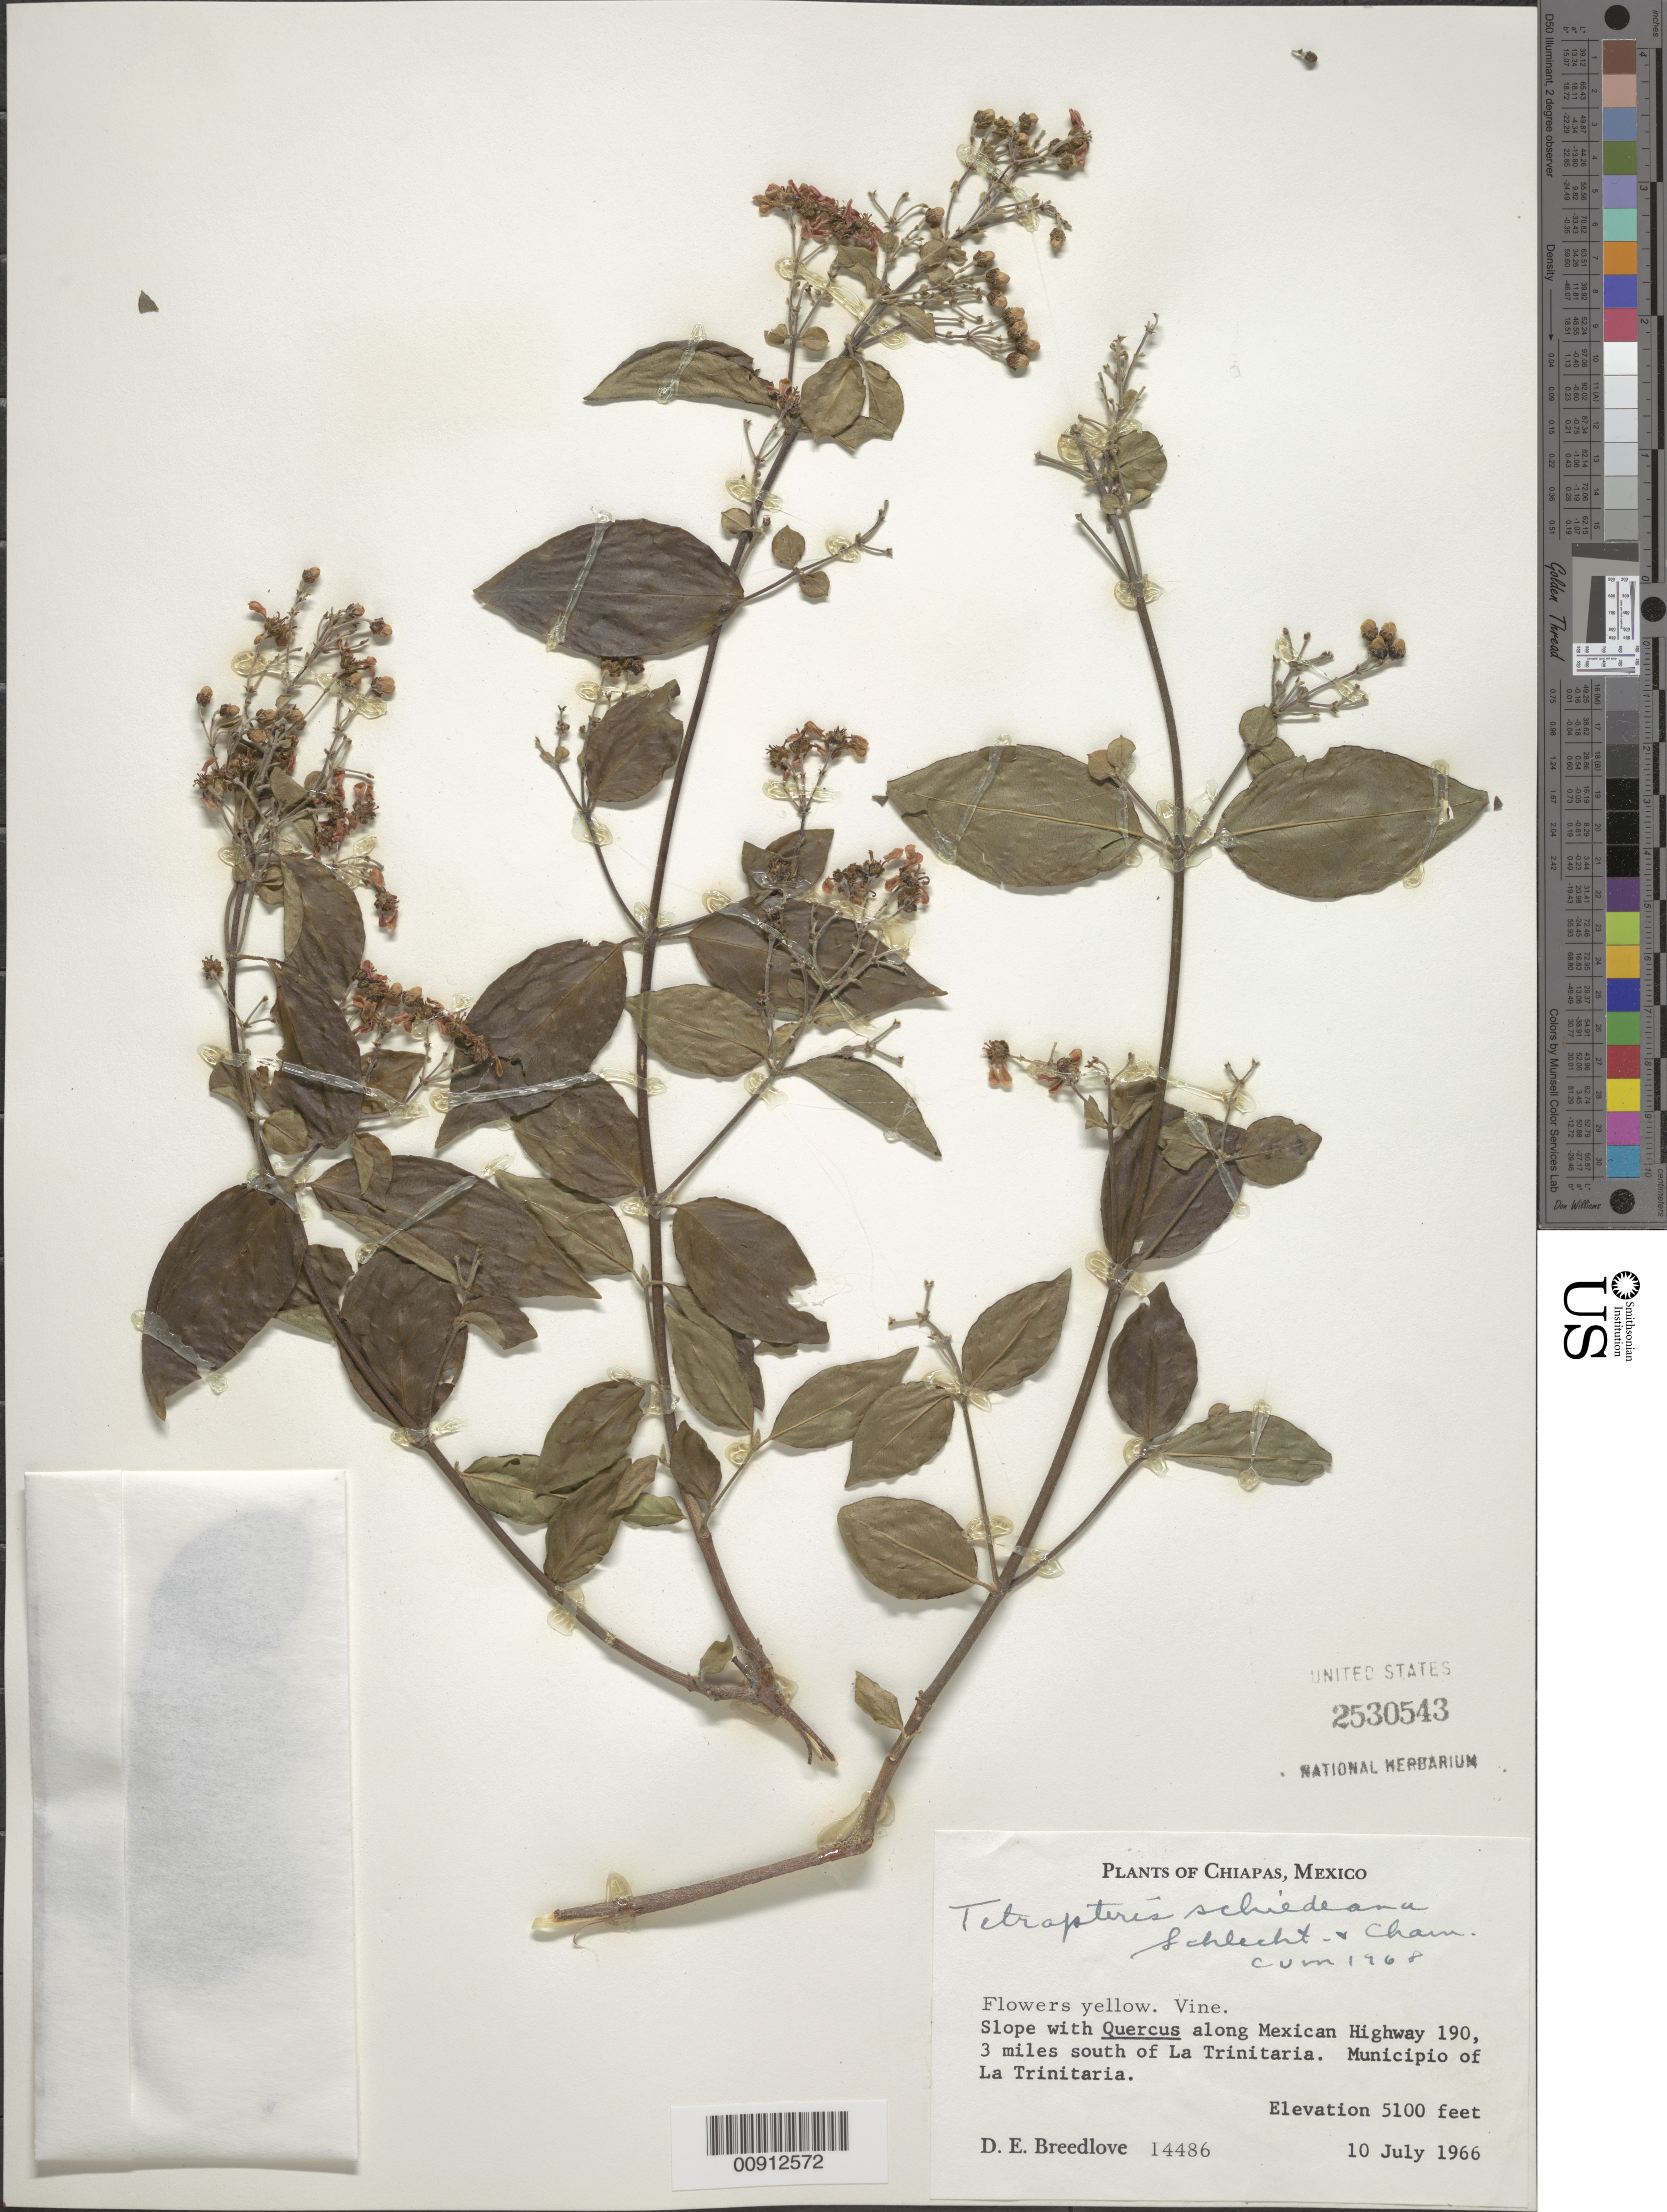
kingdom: Plantae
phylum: Tracheophyta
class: Magnoliopsida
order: Malpighiales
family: Malpighiaceae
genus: Tetrapterys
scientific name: Tetrapterys schiedeana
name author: Schltdl. & Cham.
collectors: D. E. Breedlove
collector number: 14486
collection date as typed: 10 Jul 1966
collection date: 1966-07-10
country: Mexico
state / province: Chiapas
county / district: Trinitaria, La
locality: Along Mexican Highway 190, 3 miles south of La Trinitaria. Municipio of La Trinitaria, Chiapas.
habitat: Slope with Quercus.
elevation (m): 1554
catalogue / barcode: US 2530543